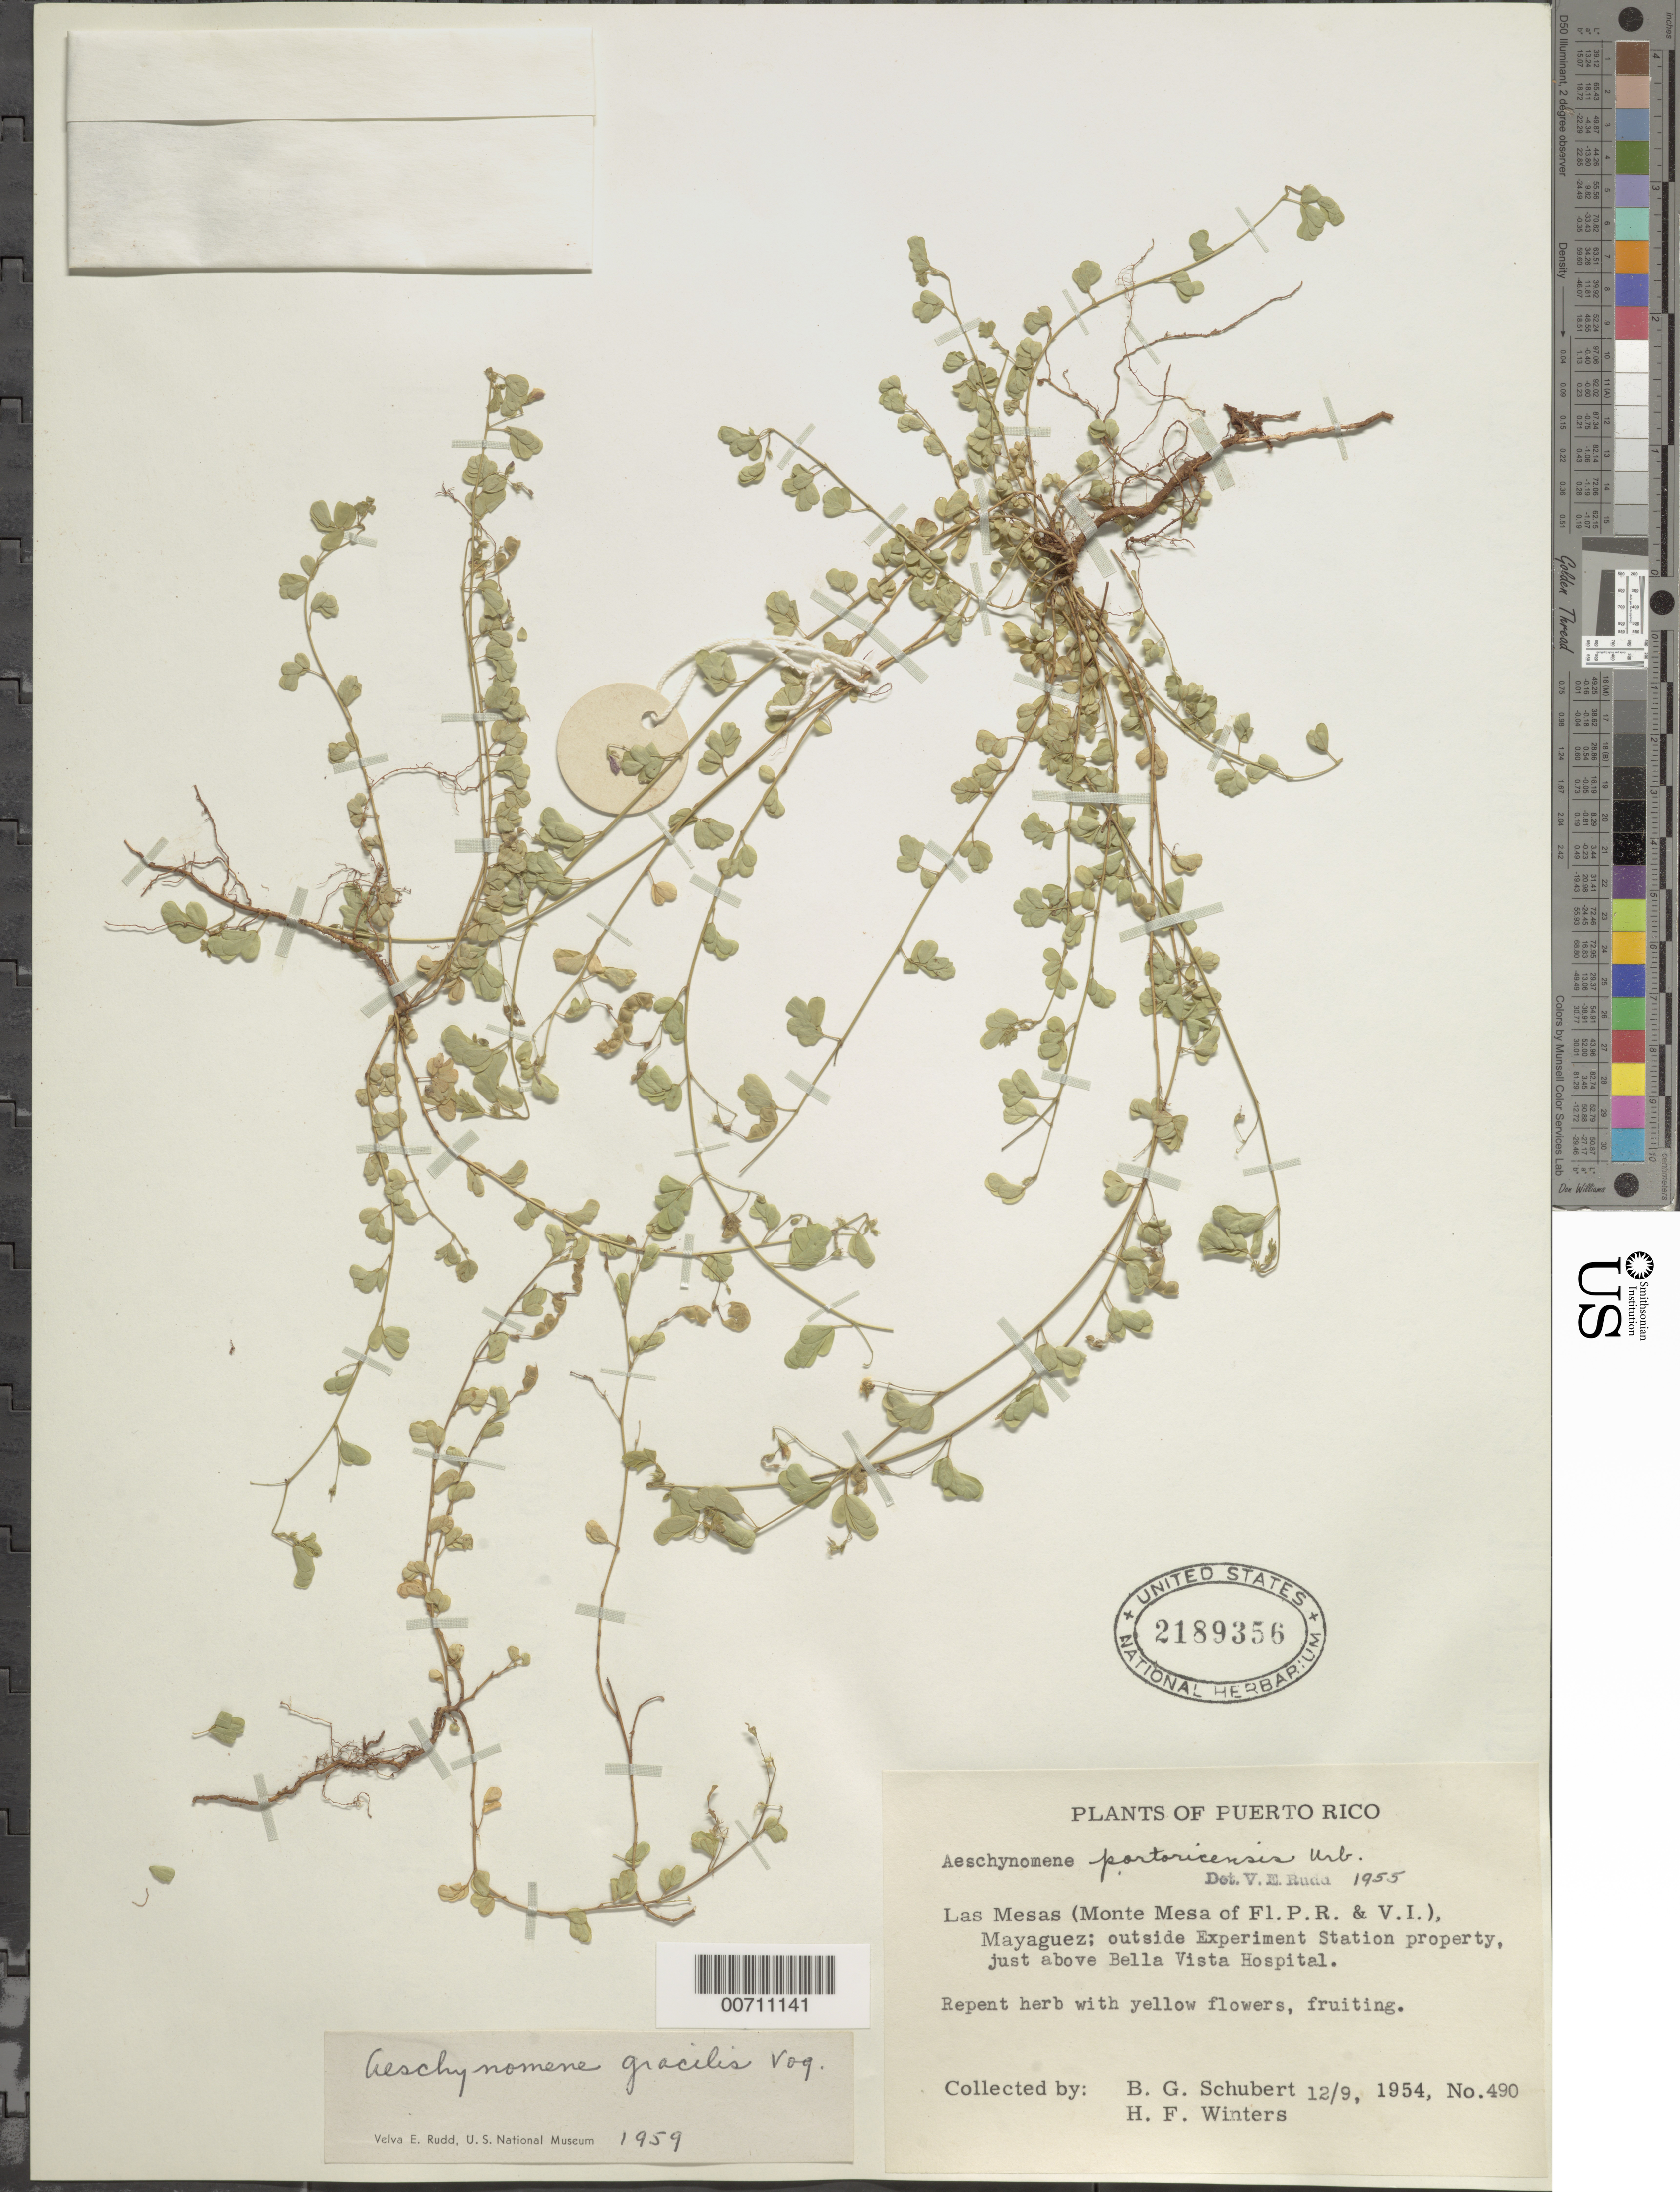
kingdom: Plantae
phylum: Tracheophyta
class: Magnoliopsida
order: Fabales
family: Fabaceae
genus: Aeschynomene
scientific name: Aeschynomene gracilis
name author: Voq.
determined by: Rudd, V. E.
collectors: B. Schubert & H. Winters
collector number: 490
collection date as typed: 09 Dec 1954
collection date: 1954-12-09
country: Puerto Rico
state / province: Mayaguez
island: Greater Antilles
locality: Las Mesas (Monte Mesa of Fl.P.R. & V.I.) Mayaguez; outside Exp. Station property, just above Bella Vista Hospital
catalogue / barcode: US 2189356